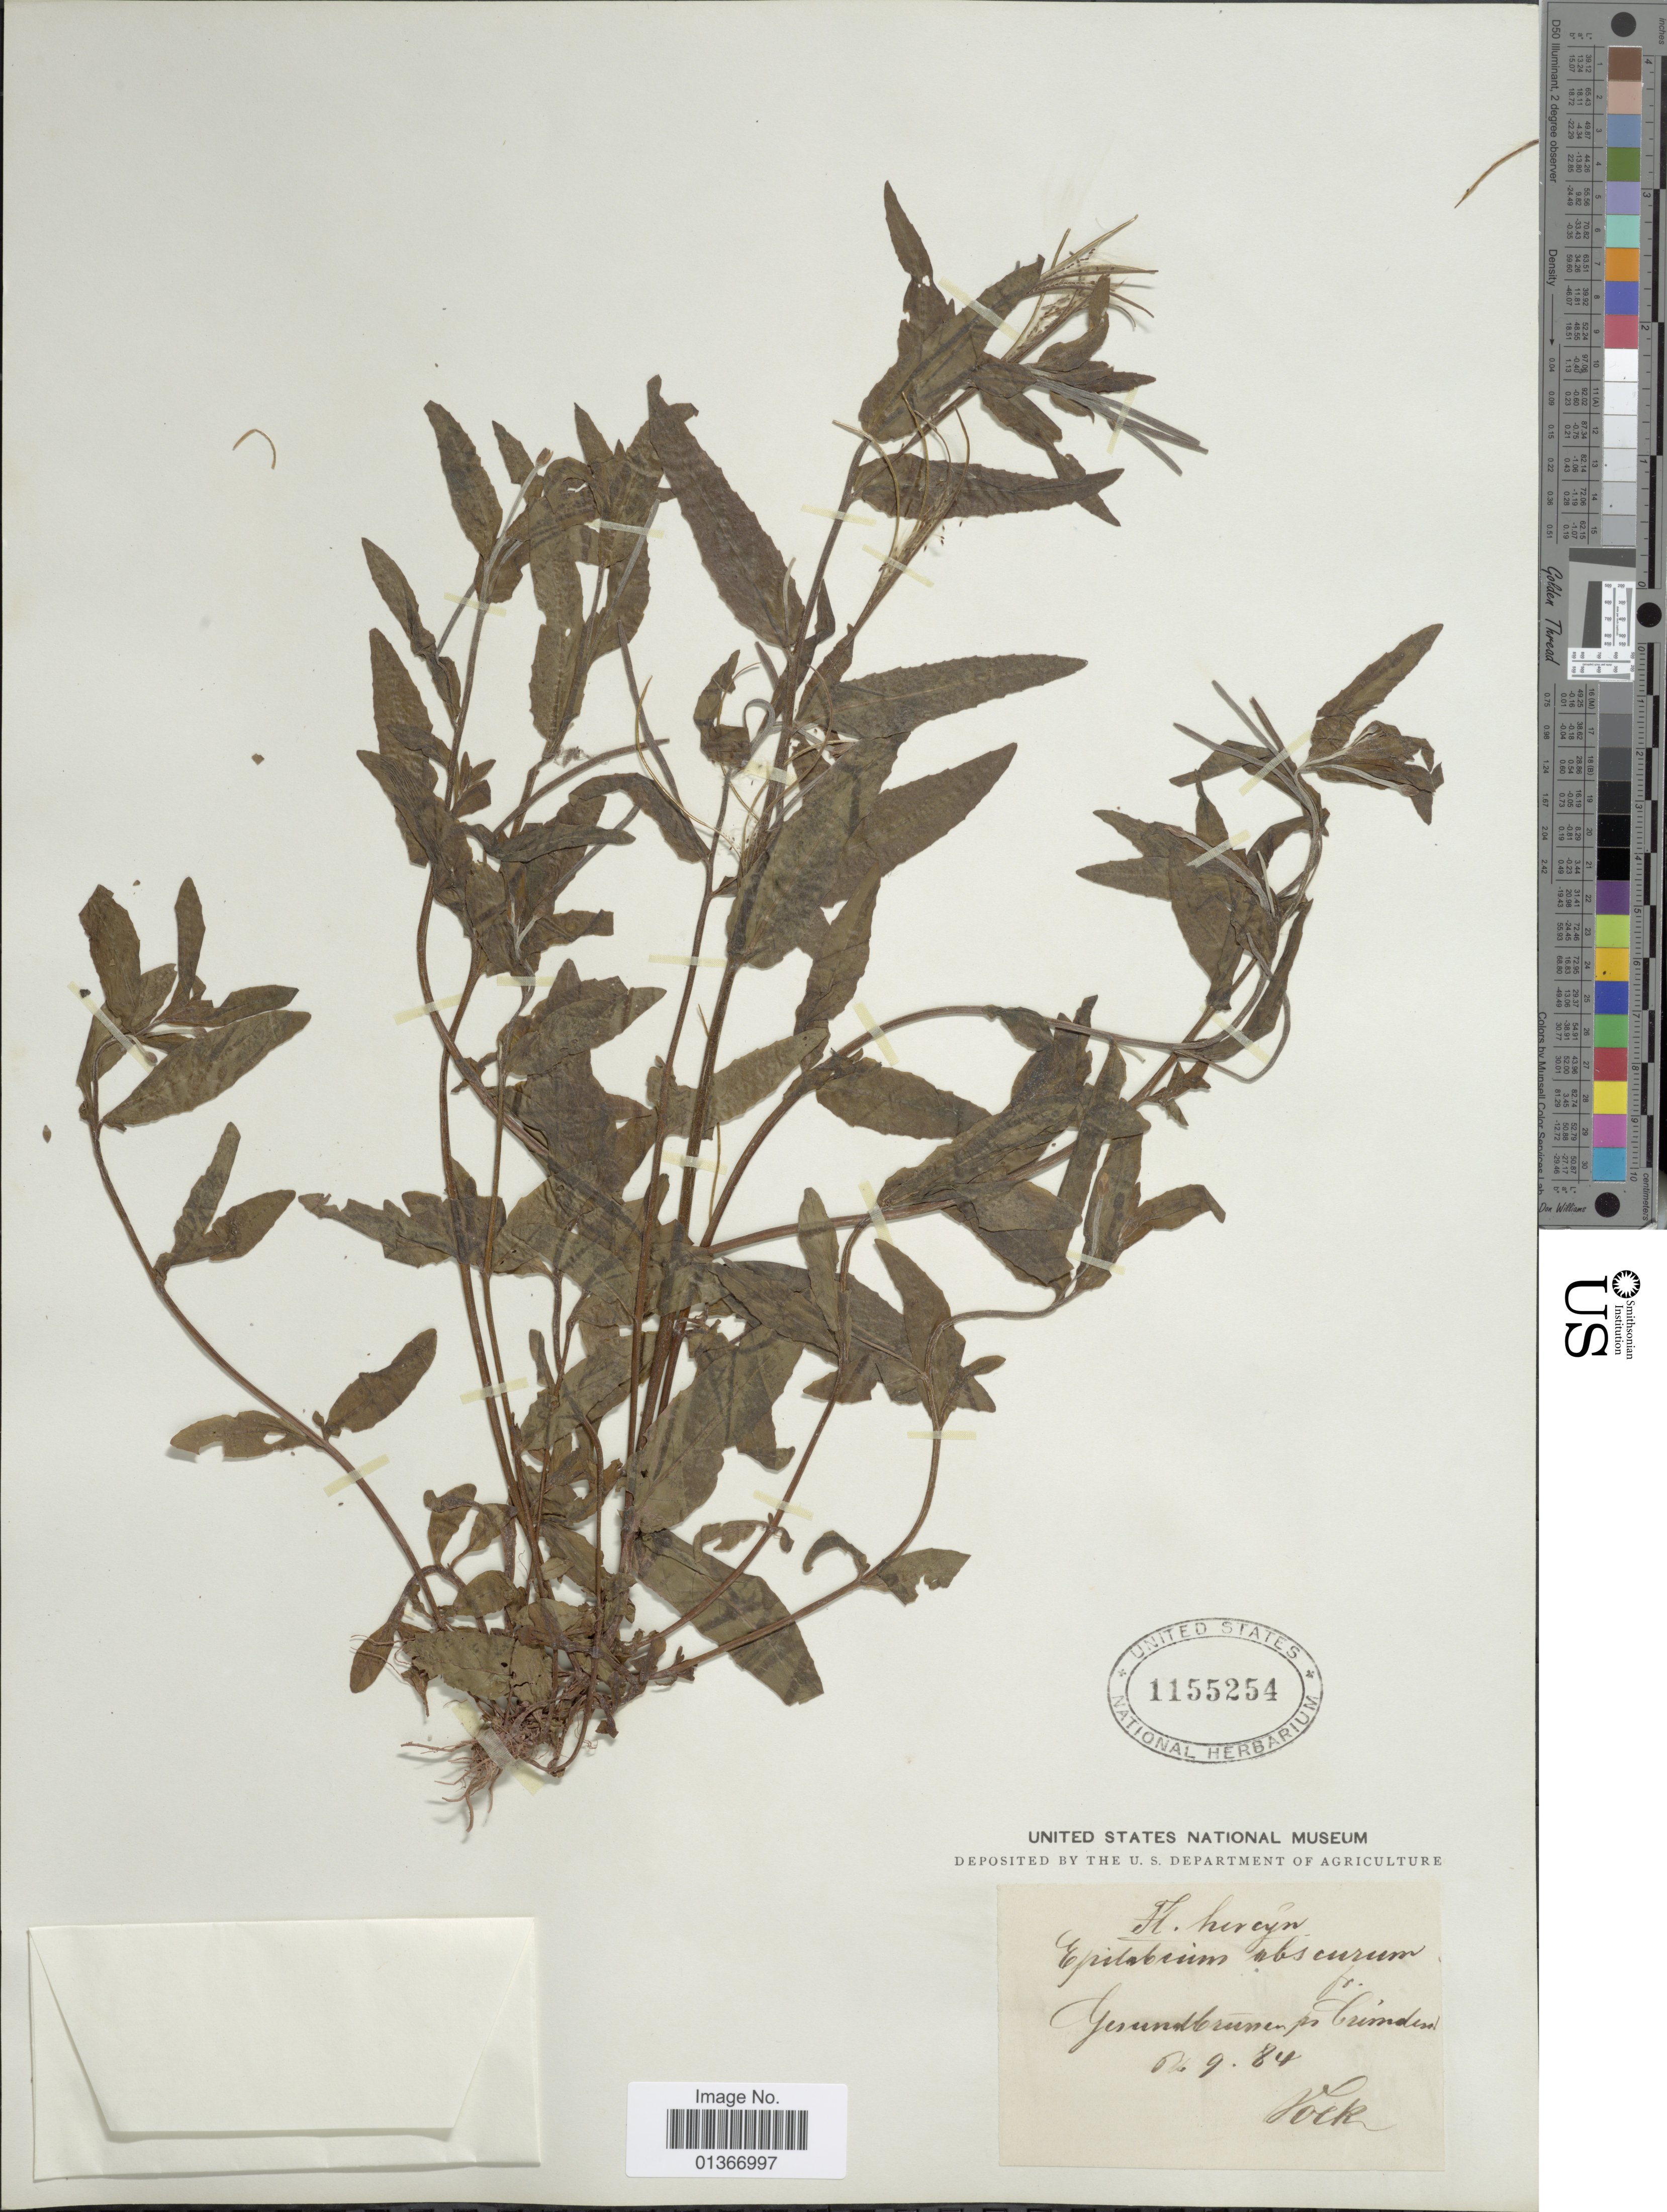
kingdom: Plantae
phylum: Tracheophyta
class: Magnoliopsida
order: Myrtales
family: Onagraceae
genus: Epilobium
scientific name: Epilobium obscurum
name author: Schreb.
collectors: -. Vocke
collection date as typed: Transcribed d/m/y: 6/9/84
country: Germany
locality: Hercyn, Gesundbrunen pr. Crimden. [interpreted]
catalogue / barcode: US 1155254